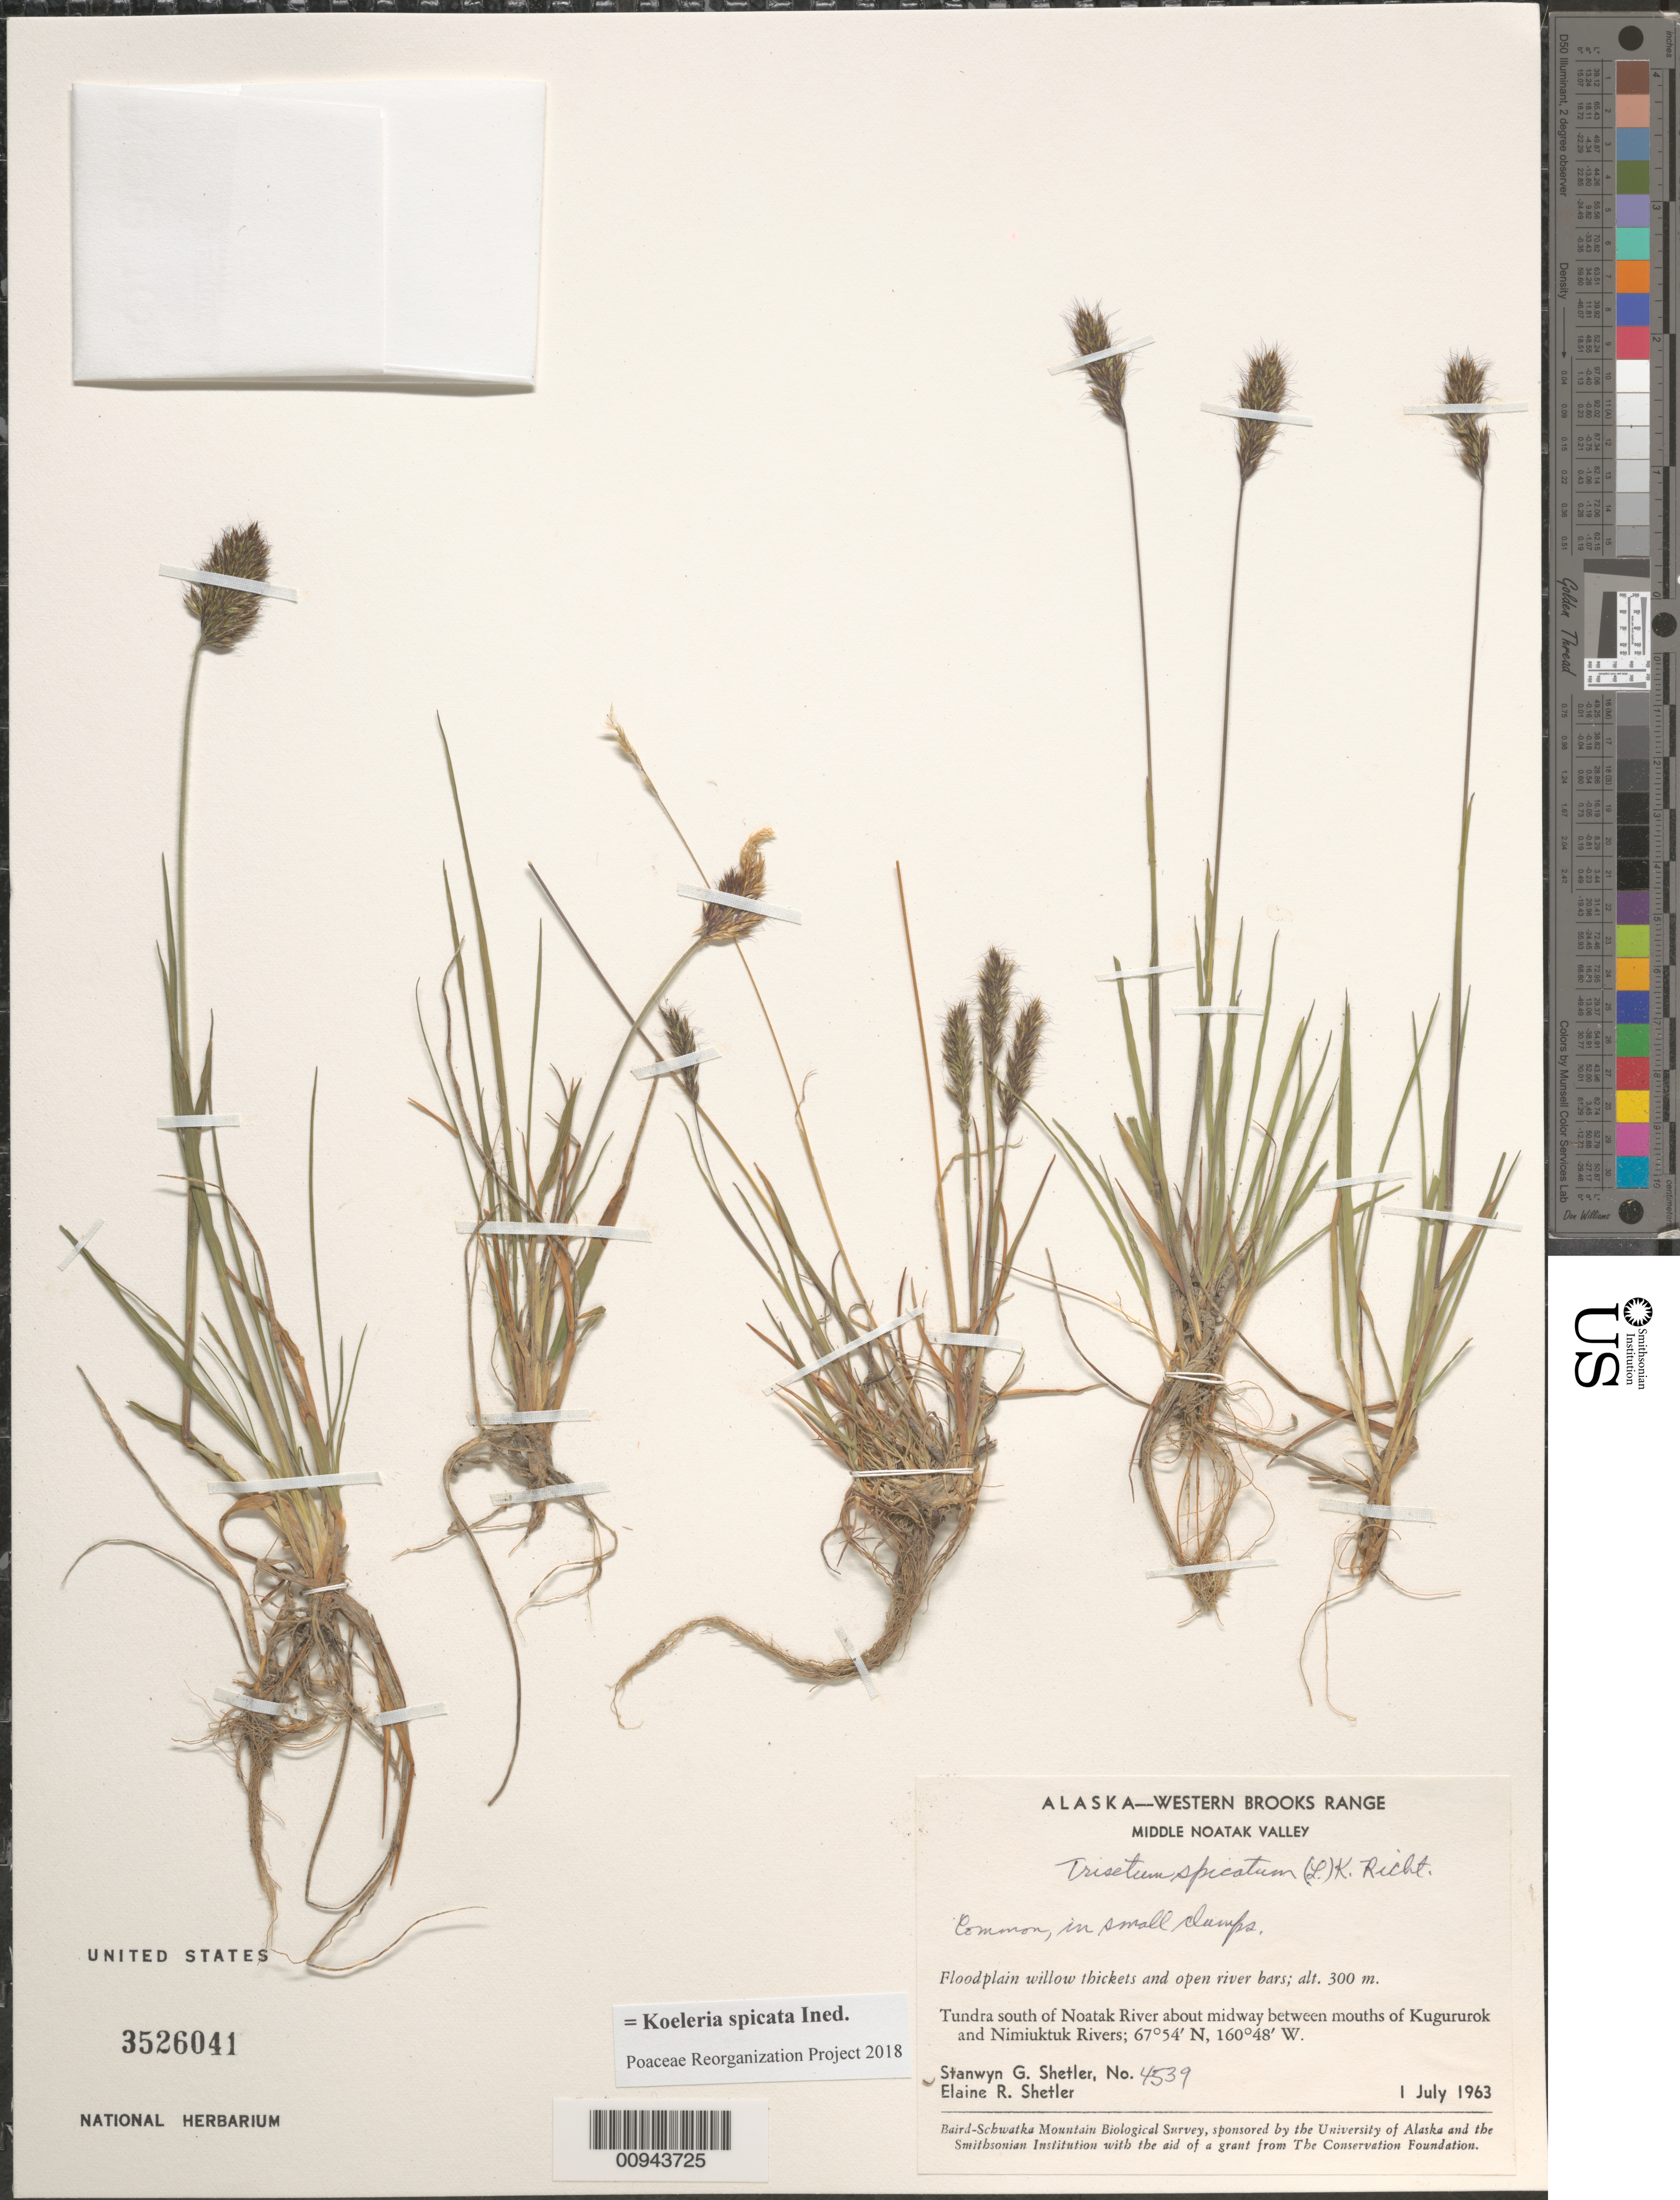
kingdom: Plantae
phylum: Tracheophyta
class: Liliopsida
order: Poales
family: Poaceae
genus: Koeleria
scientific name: Koeleria spicata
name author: (L.) Barberá et al.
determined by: Poaceae Reorganization Project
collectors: S. Shetler & E. R. Shetler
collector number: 4539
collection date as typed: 01 Jul 1963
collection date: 1963-07-01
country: United States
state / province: Alaska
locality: S of Noatak River about midway between mouths of Kugururok and Nimiuktuk Rivers. Western Brooks Range, Middle Noatak Valley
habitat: Tundra. Floodplain willow thickets and open river bars.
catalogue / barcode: US 3526041